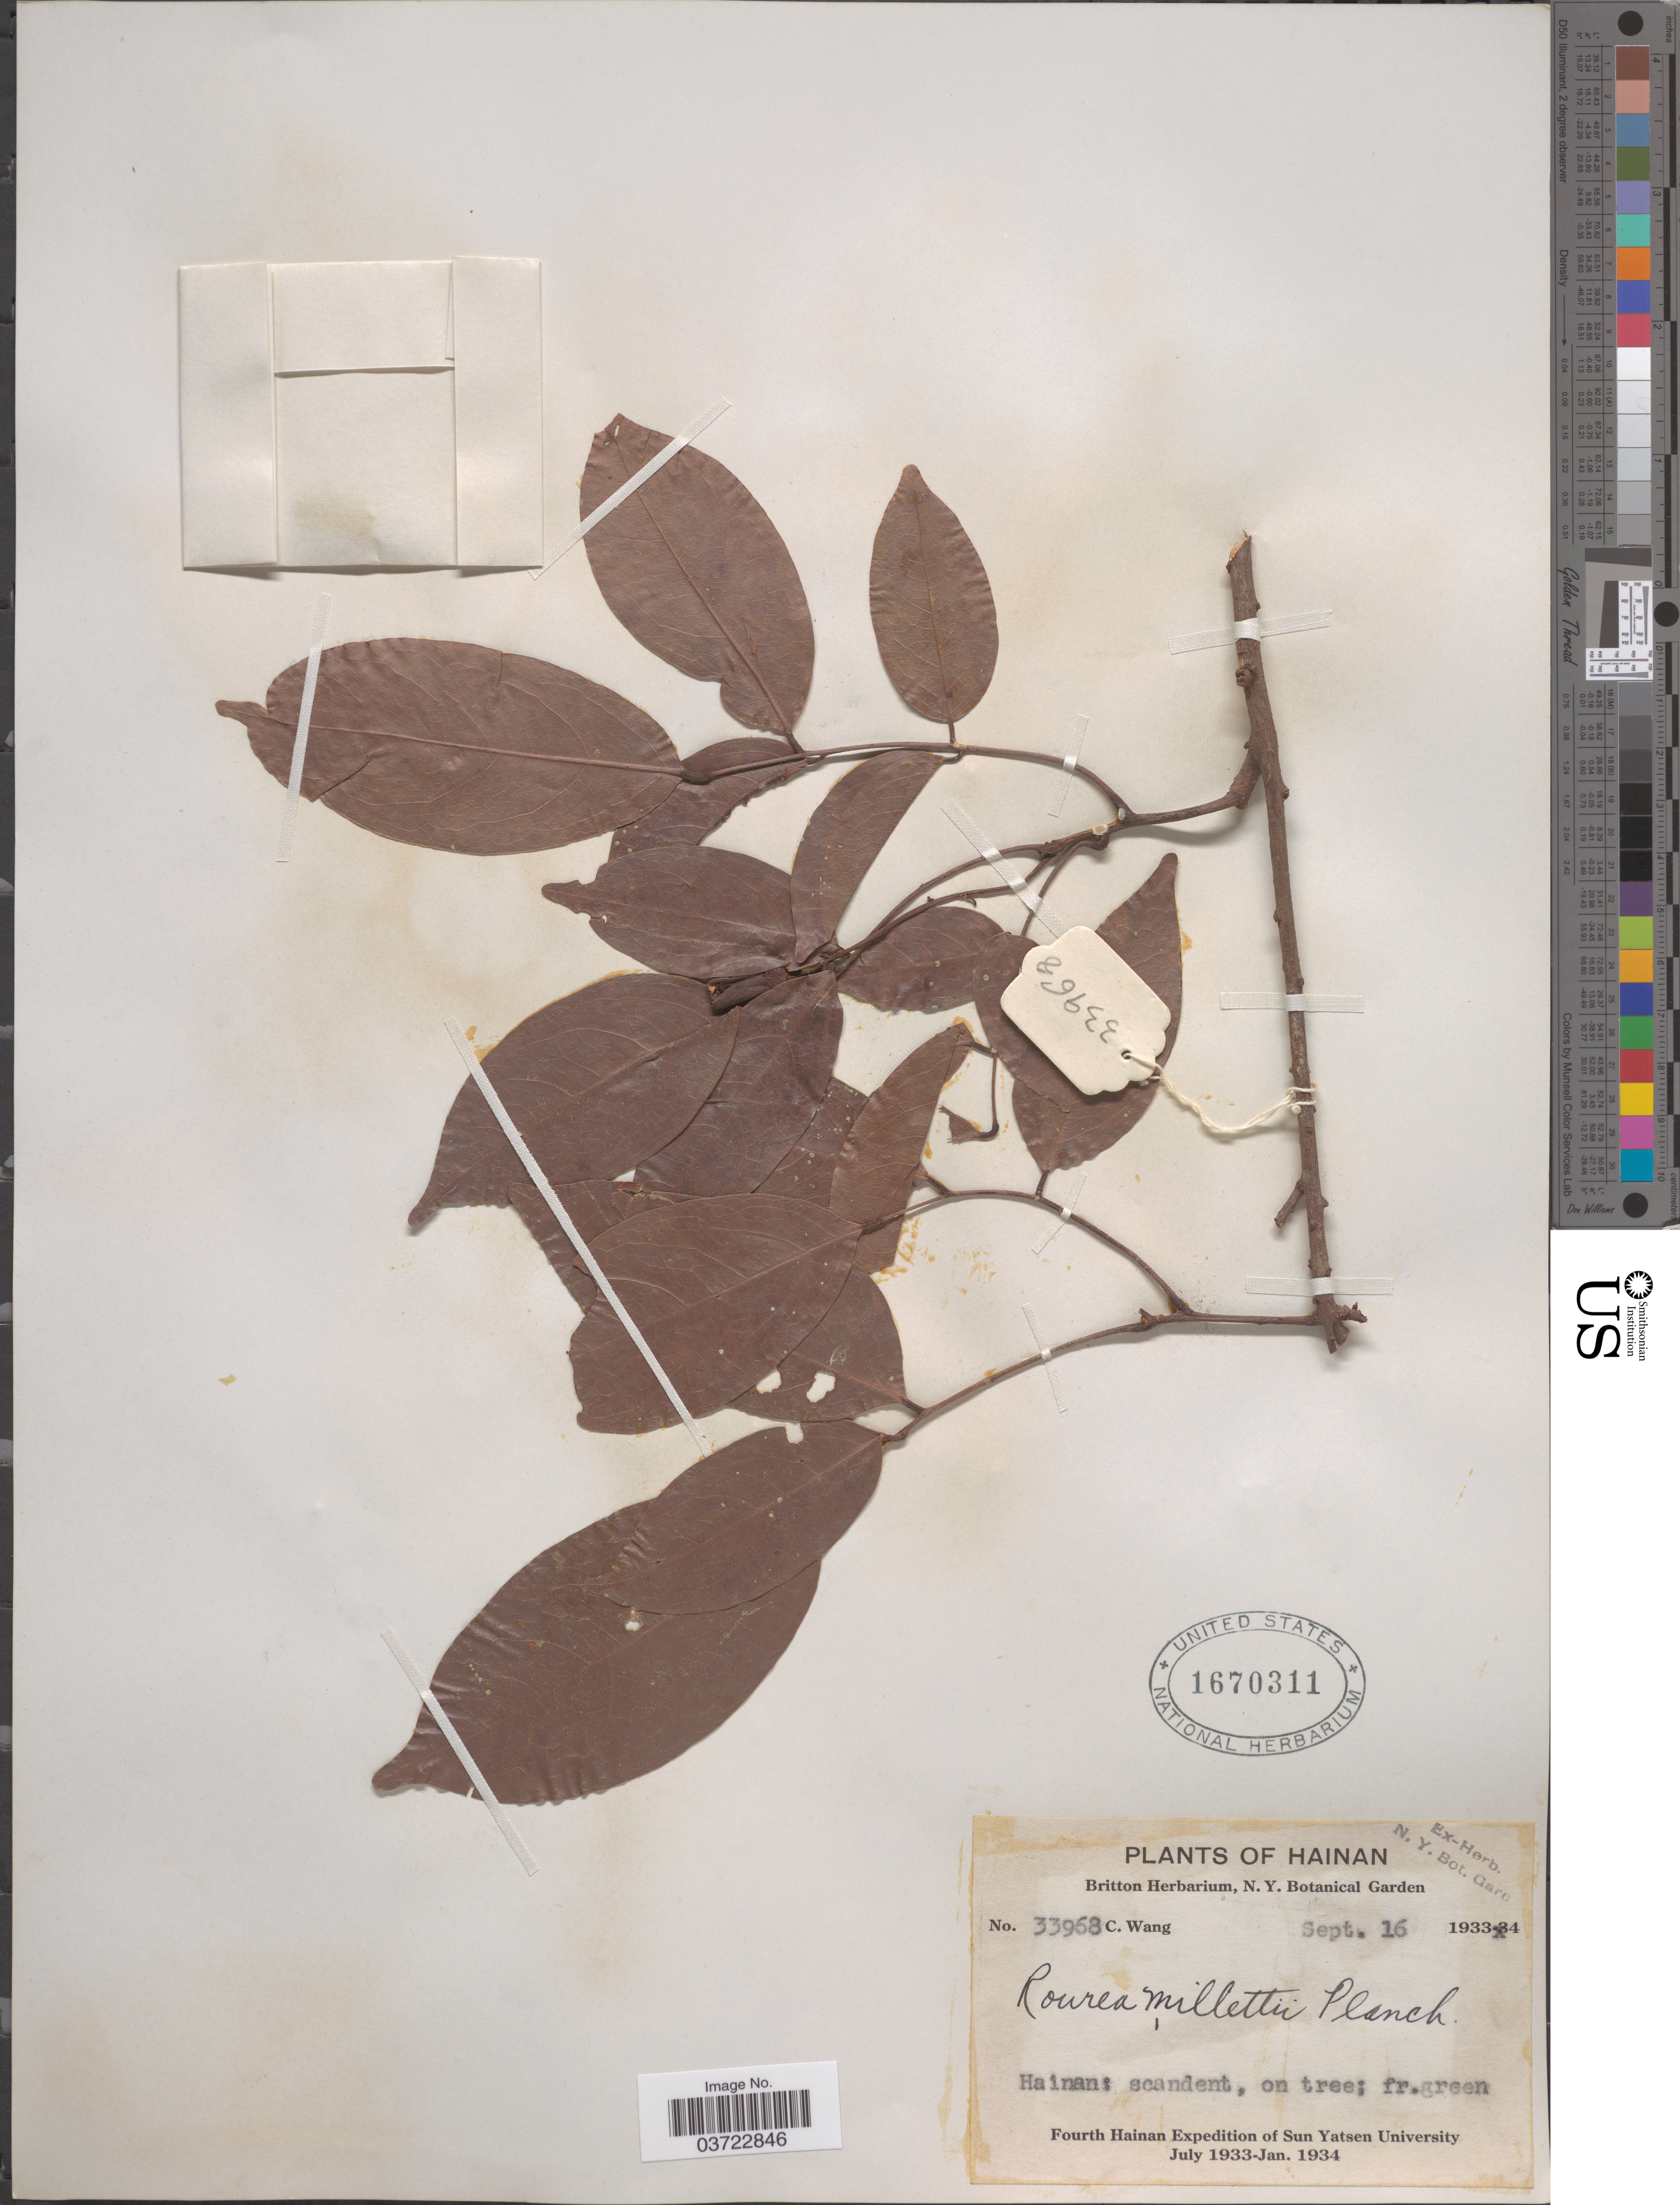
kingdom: Plantae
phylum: Tracheophyta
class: Magnoliopsida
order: Oxalidales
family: Connaraceae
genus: Rourea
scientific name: Rourea millettii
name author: Planch.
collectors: C. Wang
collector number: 33968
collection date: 1933-09-16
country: China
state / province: Hainan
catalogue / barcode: US 1670311